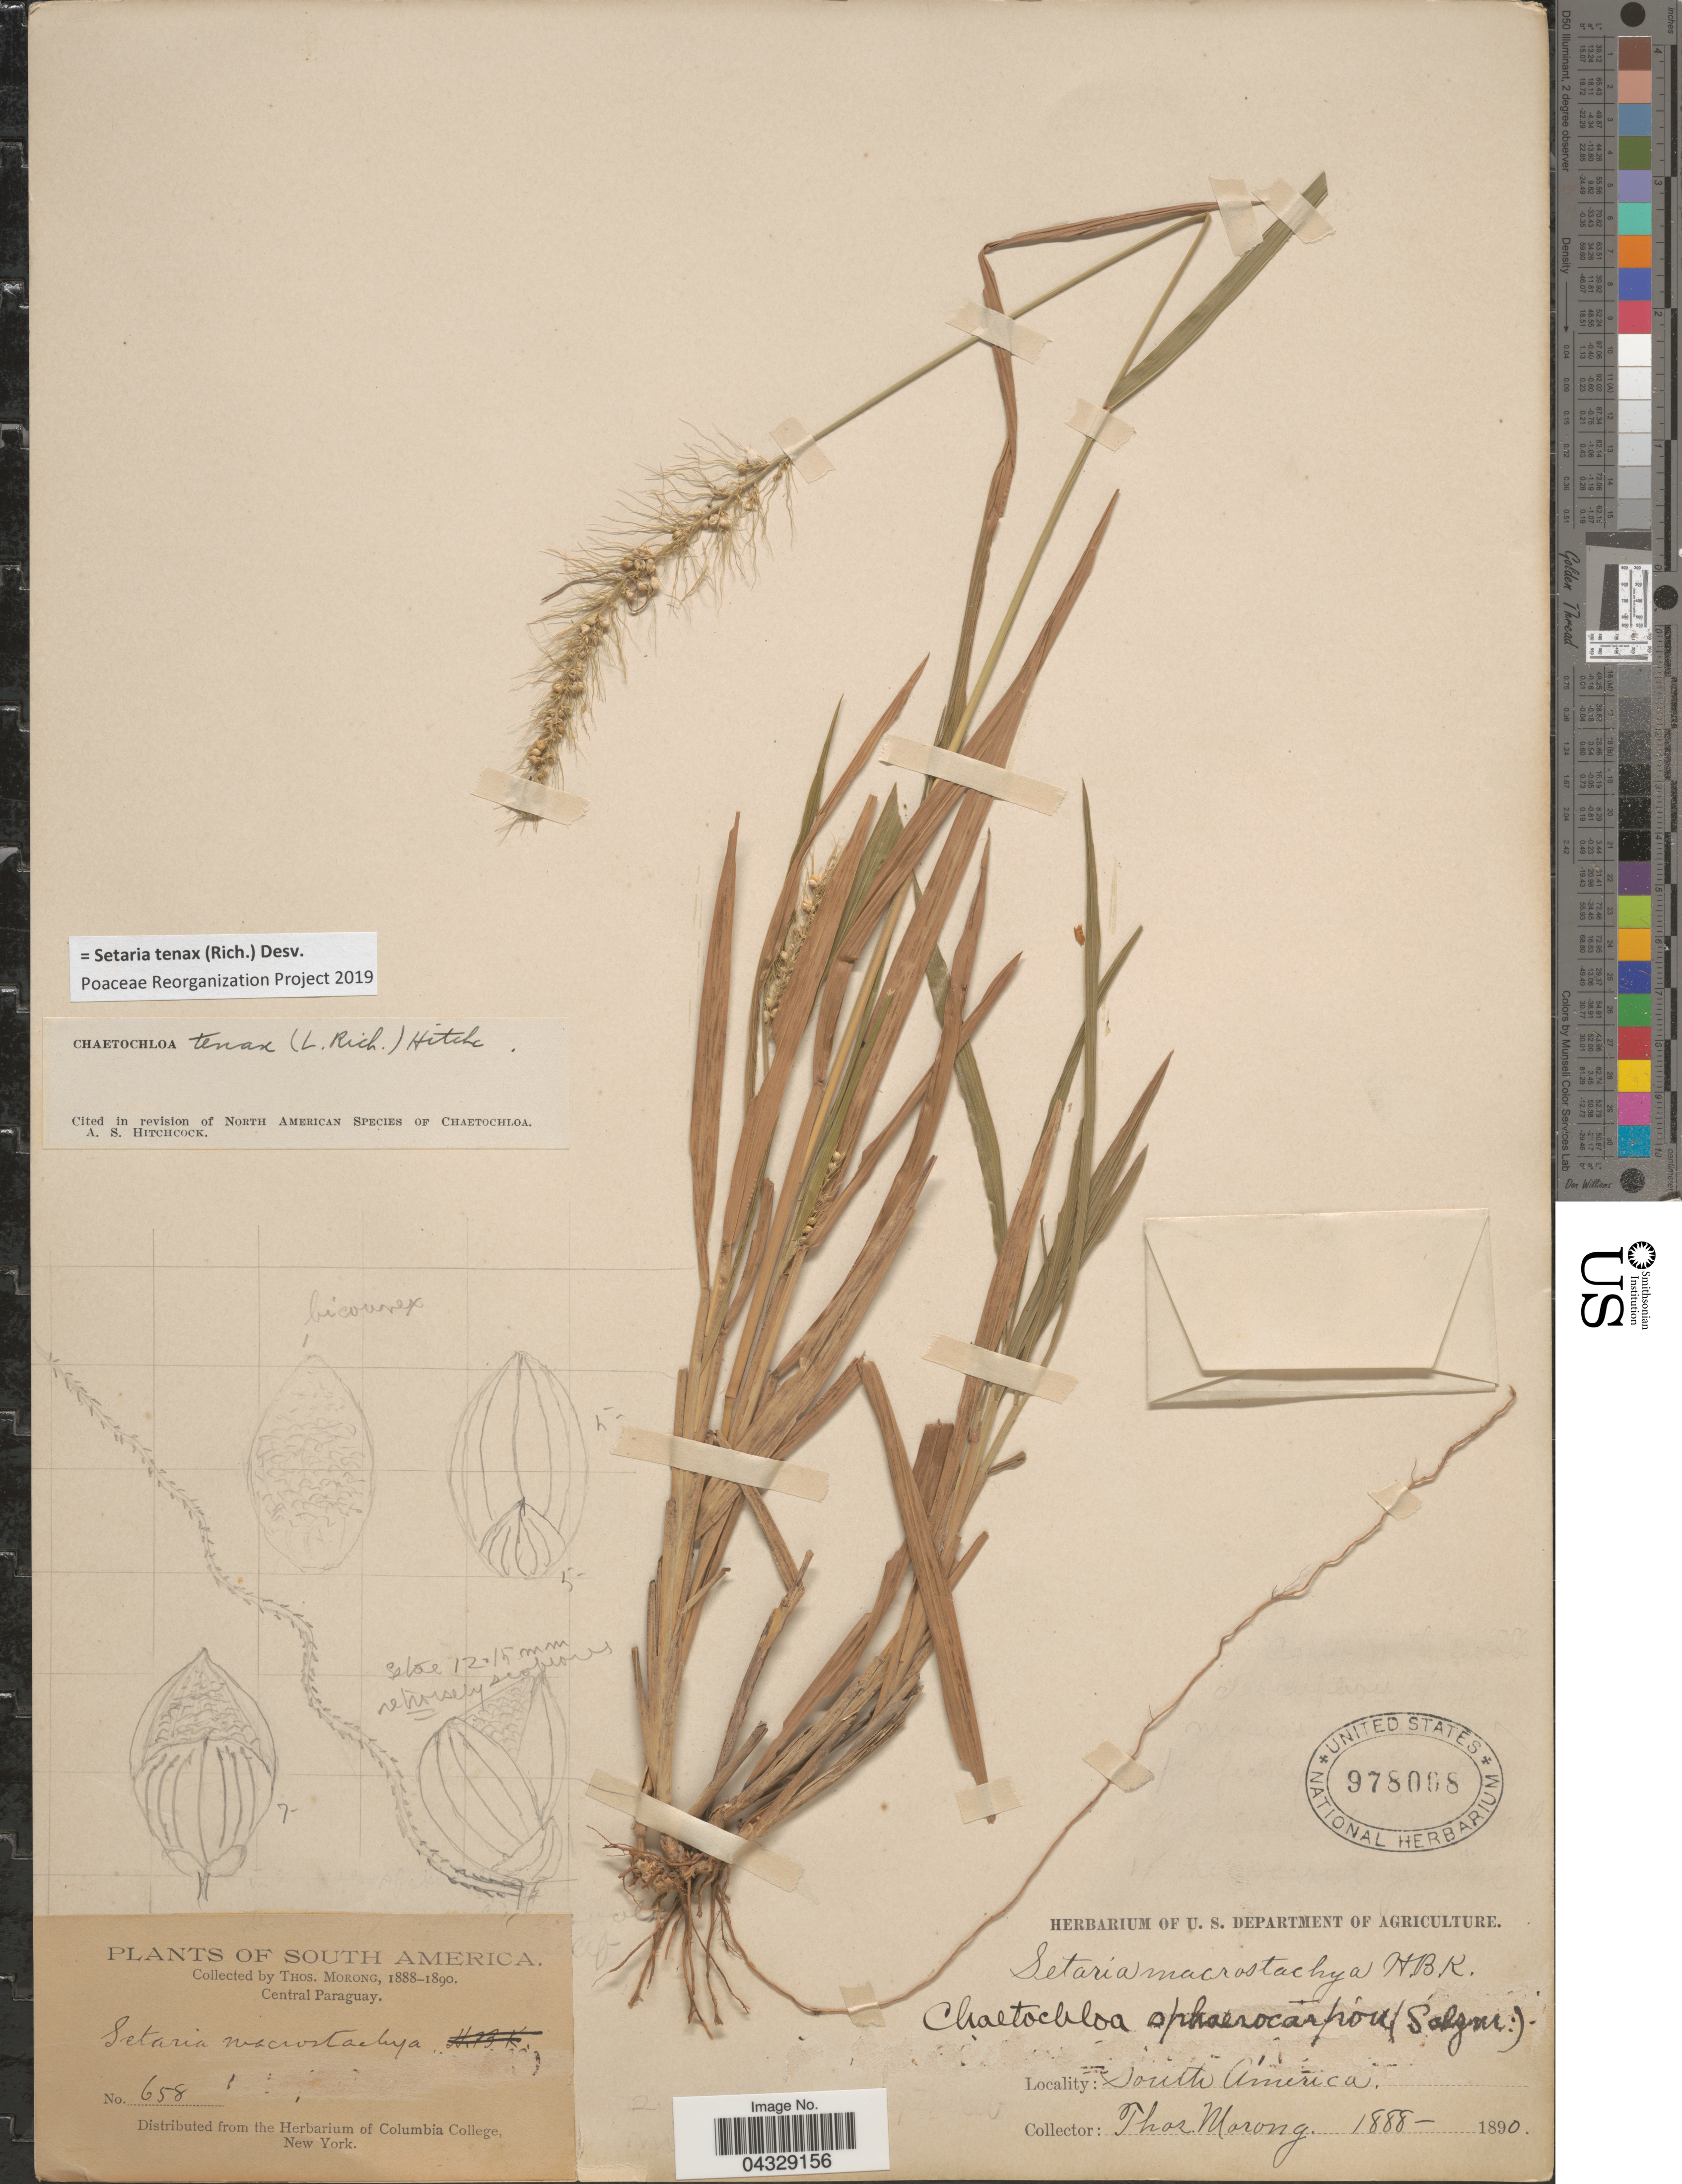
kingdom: Plantae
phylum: Tracheophyta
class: Liliopsida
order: Poales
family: Poaceae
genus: Setaria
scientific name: Setaria tenax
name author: (Rich.) Desv.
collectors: ex herb. T. Morong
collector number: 658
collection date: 1888/1890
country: Paraguay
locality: Central Paraguay.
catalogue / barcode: US 978008